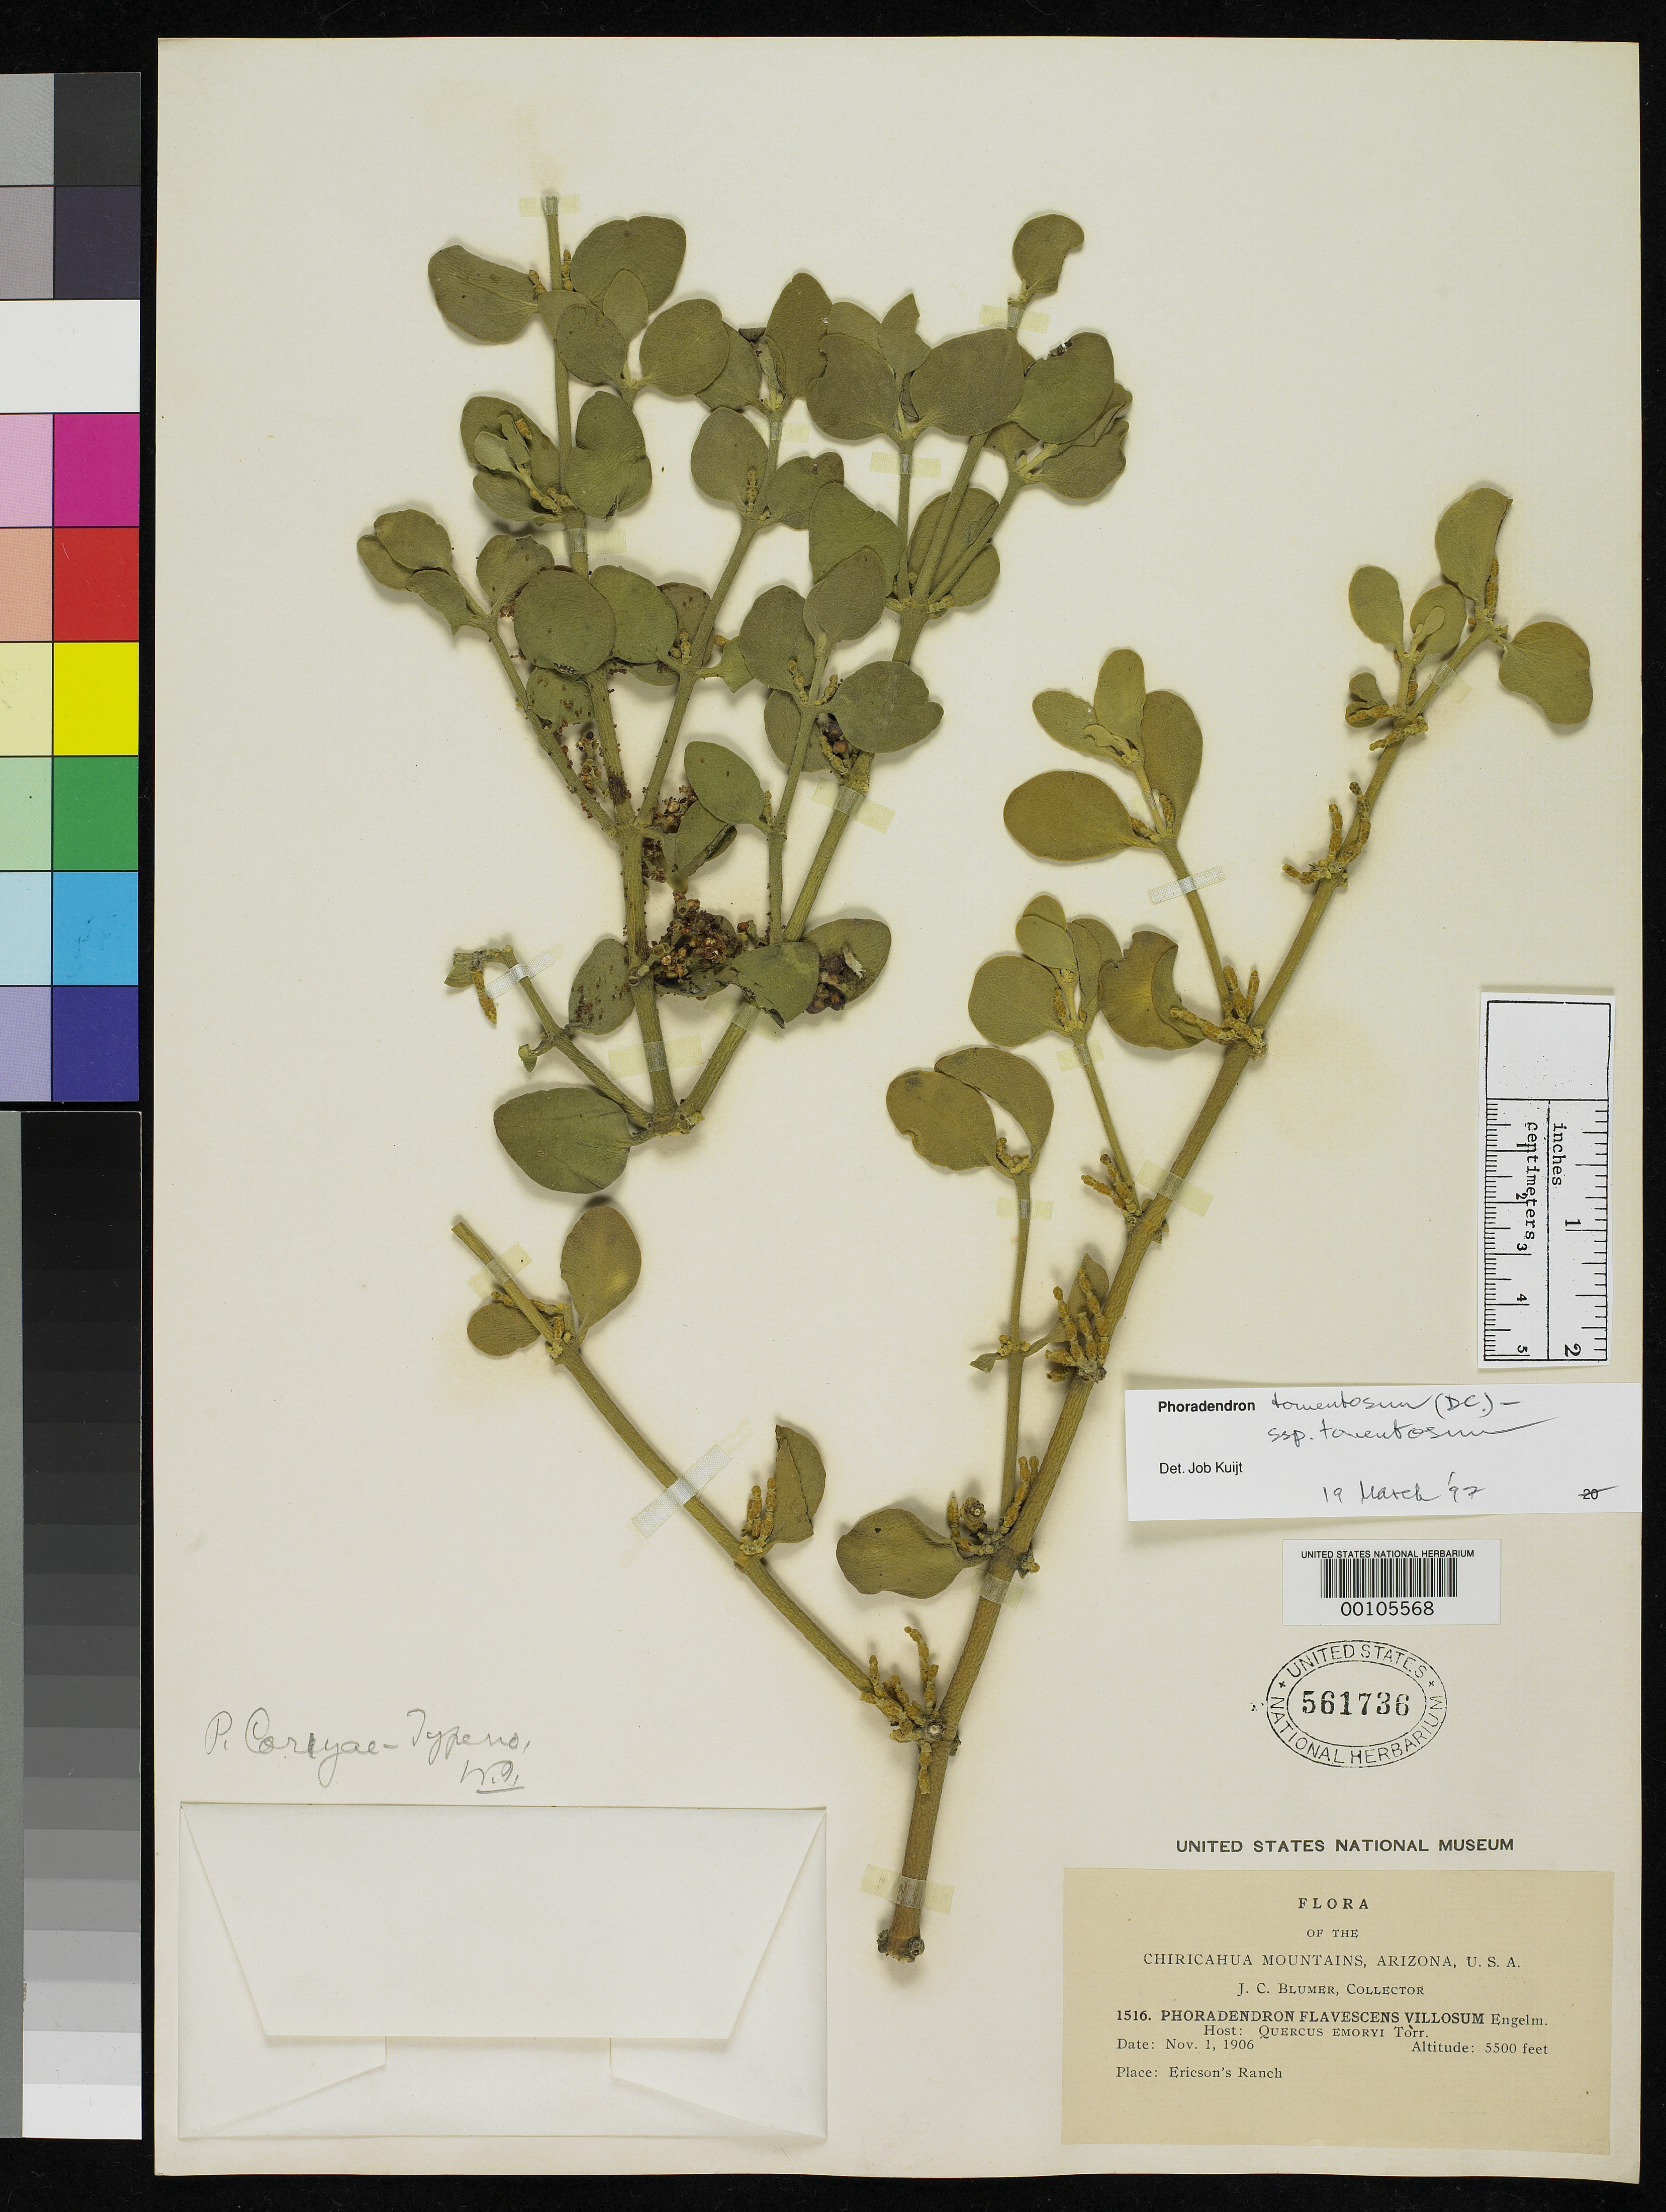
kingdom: Plantae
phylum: Tracheophyta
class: Magnoliopsida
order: Santalales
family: Viscaceae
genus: Phoradendron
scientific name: Phoradendron coryae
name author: Trel.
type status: Type Collection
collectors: J. C. Blumer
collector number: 1516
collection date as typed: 01 Nov 1906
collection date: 1906-11-01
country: United States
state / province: Arizona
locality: Chiricahua Mountains, Ericson's Ranch.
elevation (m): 1676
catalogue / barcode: US 561736